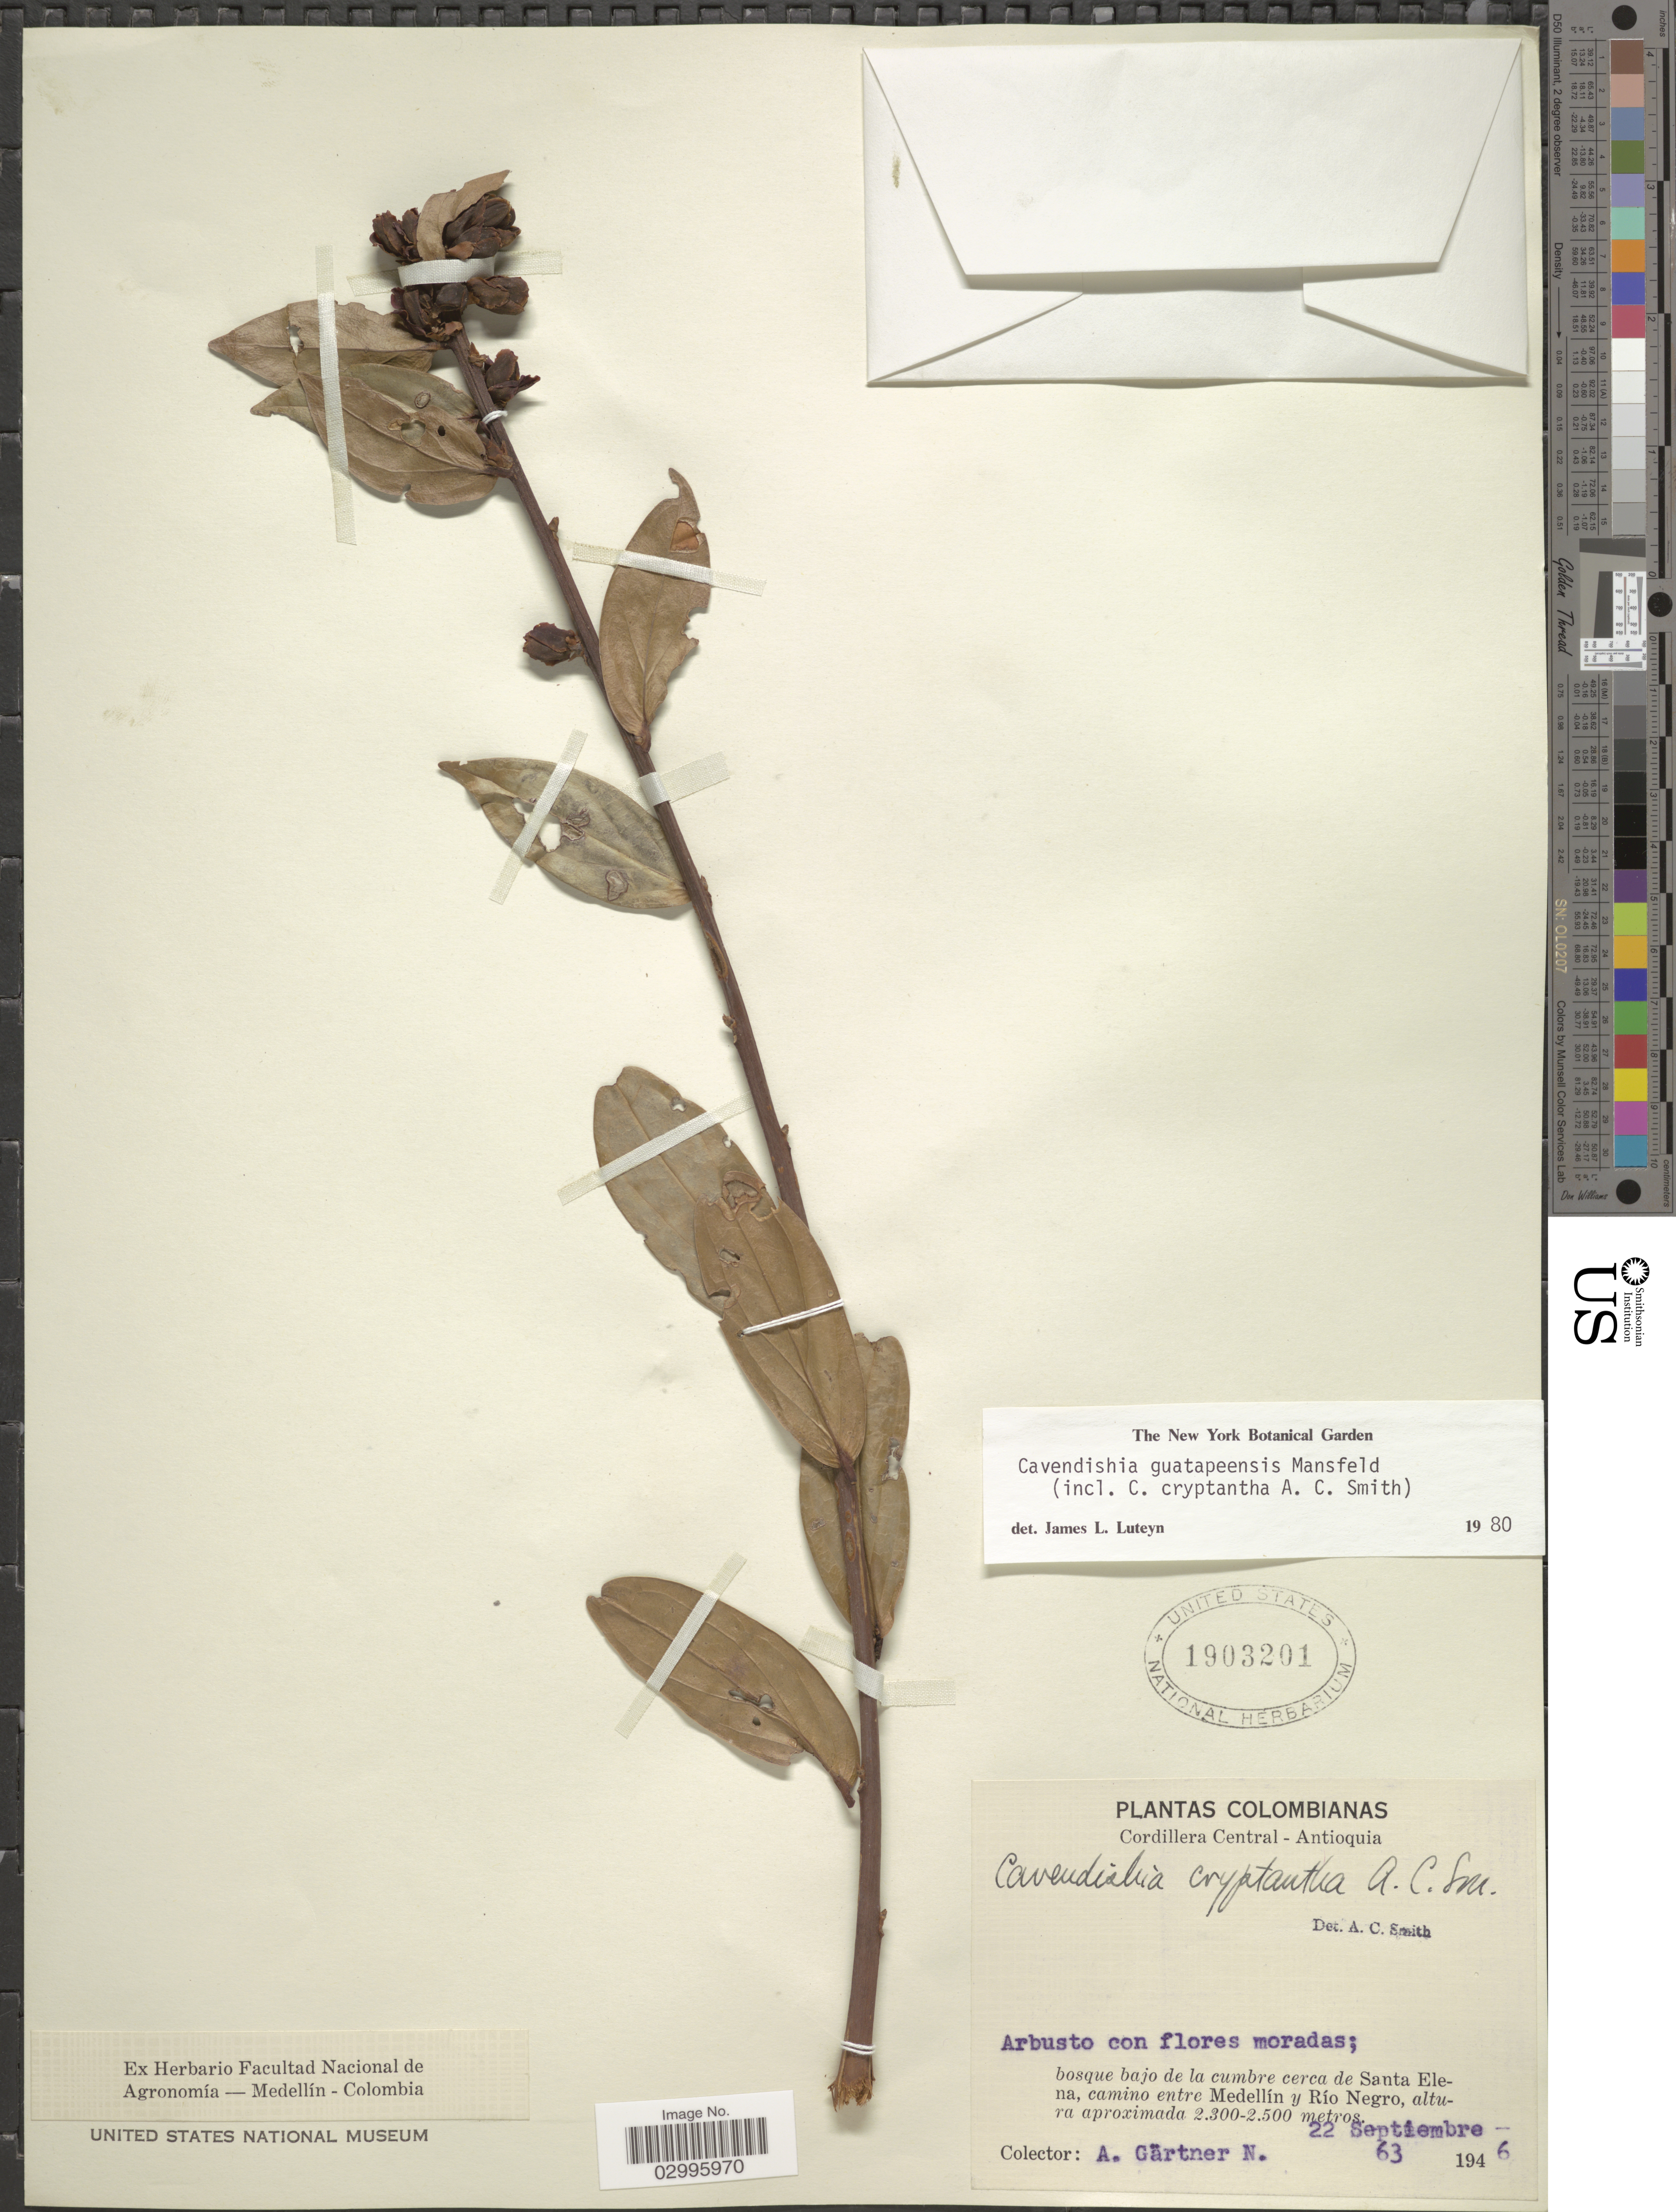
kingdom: Plantae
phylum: Tracheophyta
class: Magnoliopsida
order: Ericales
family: Ericaceae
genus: Cavendishia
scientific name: Cavendishia guatapeensis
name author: Mansf.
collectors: A. Gartner N.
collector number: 63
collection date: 1946-09-22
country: Colombia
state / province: Antioquia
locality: Cordillera Central, bosque bajo de la cumbre de Santa Elena, camino entre Medellín y Río Negro.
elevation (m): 2300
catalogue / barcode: US 1903201